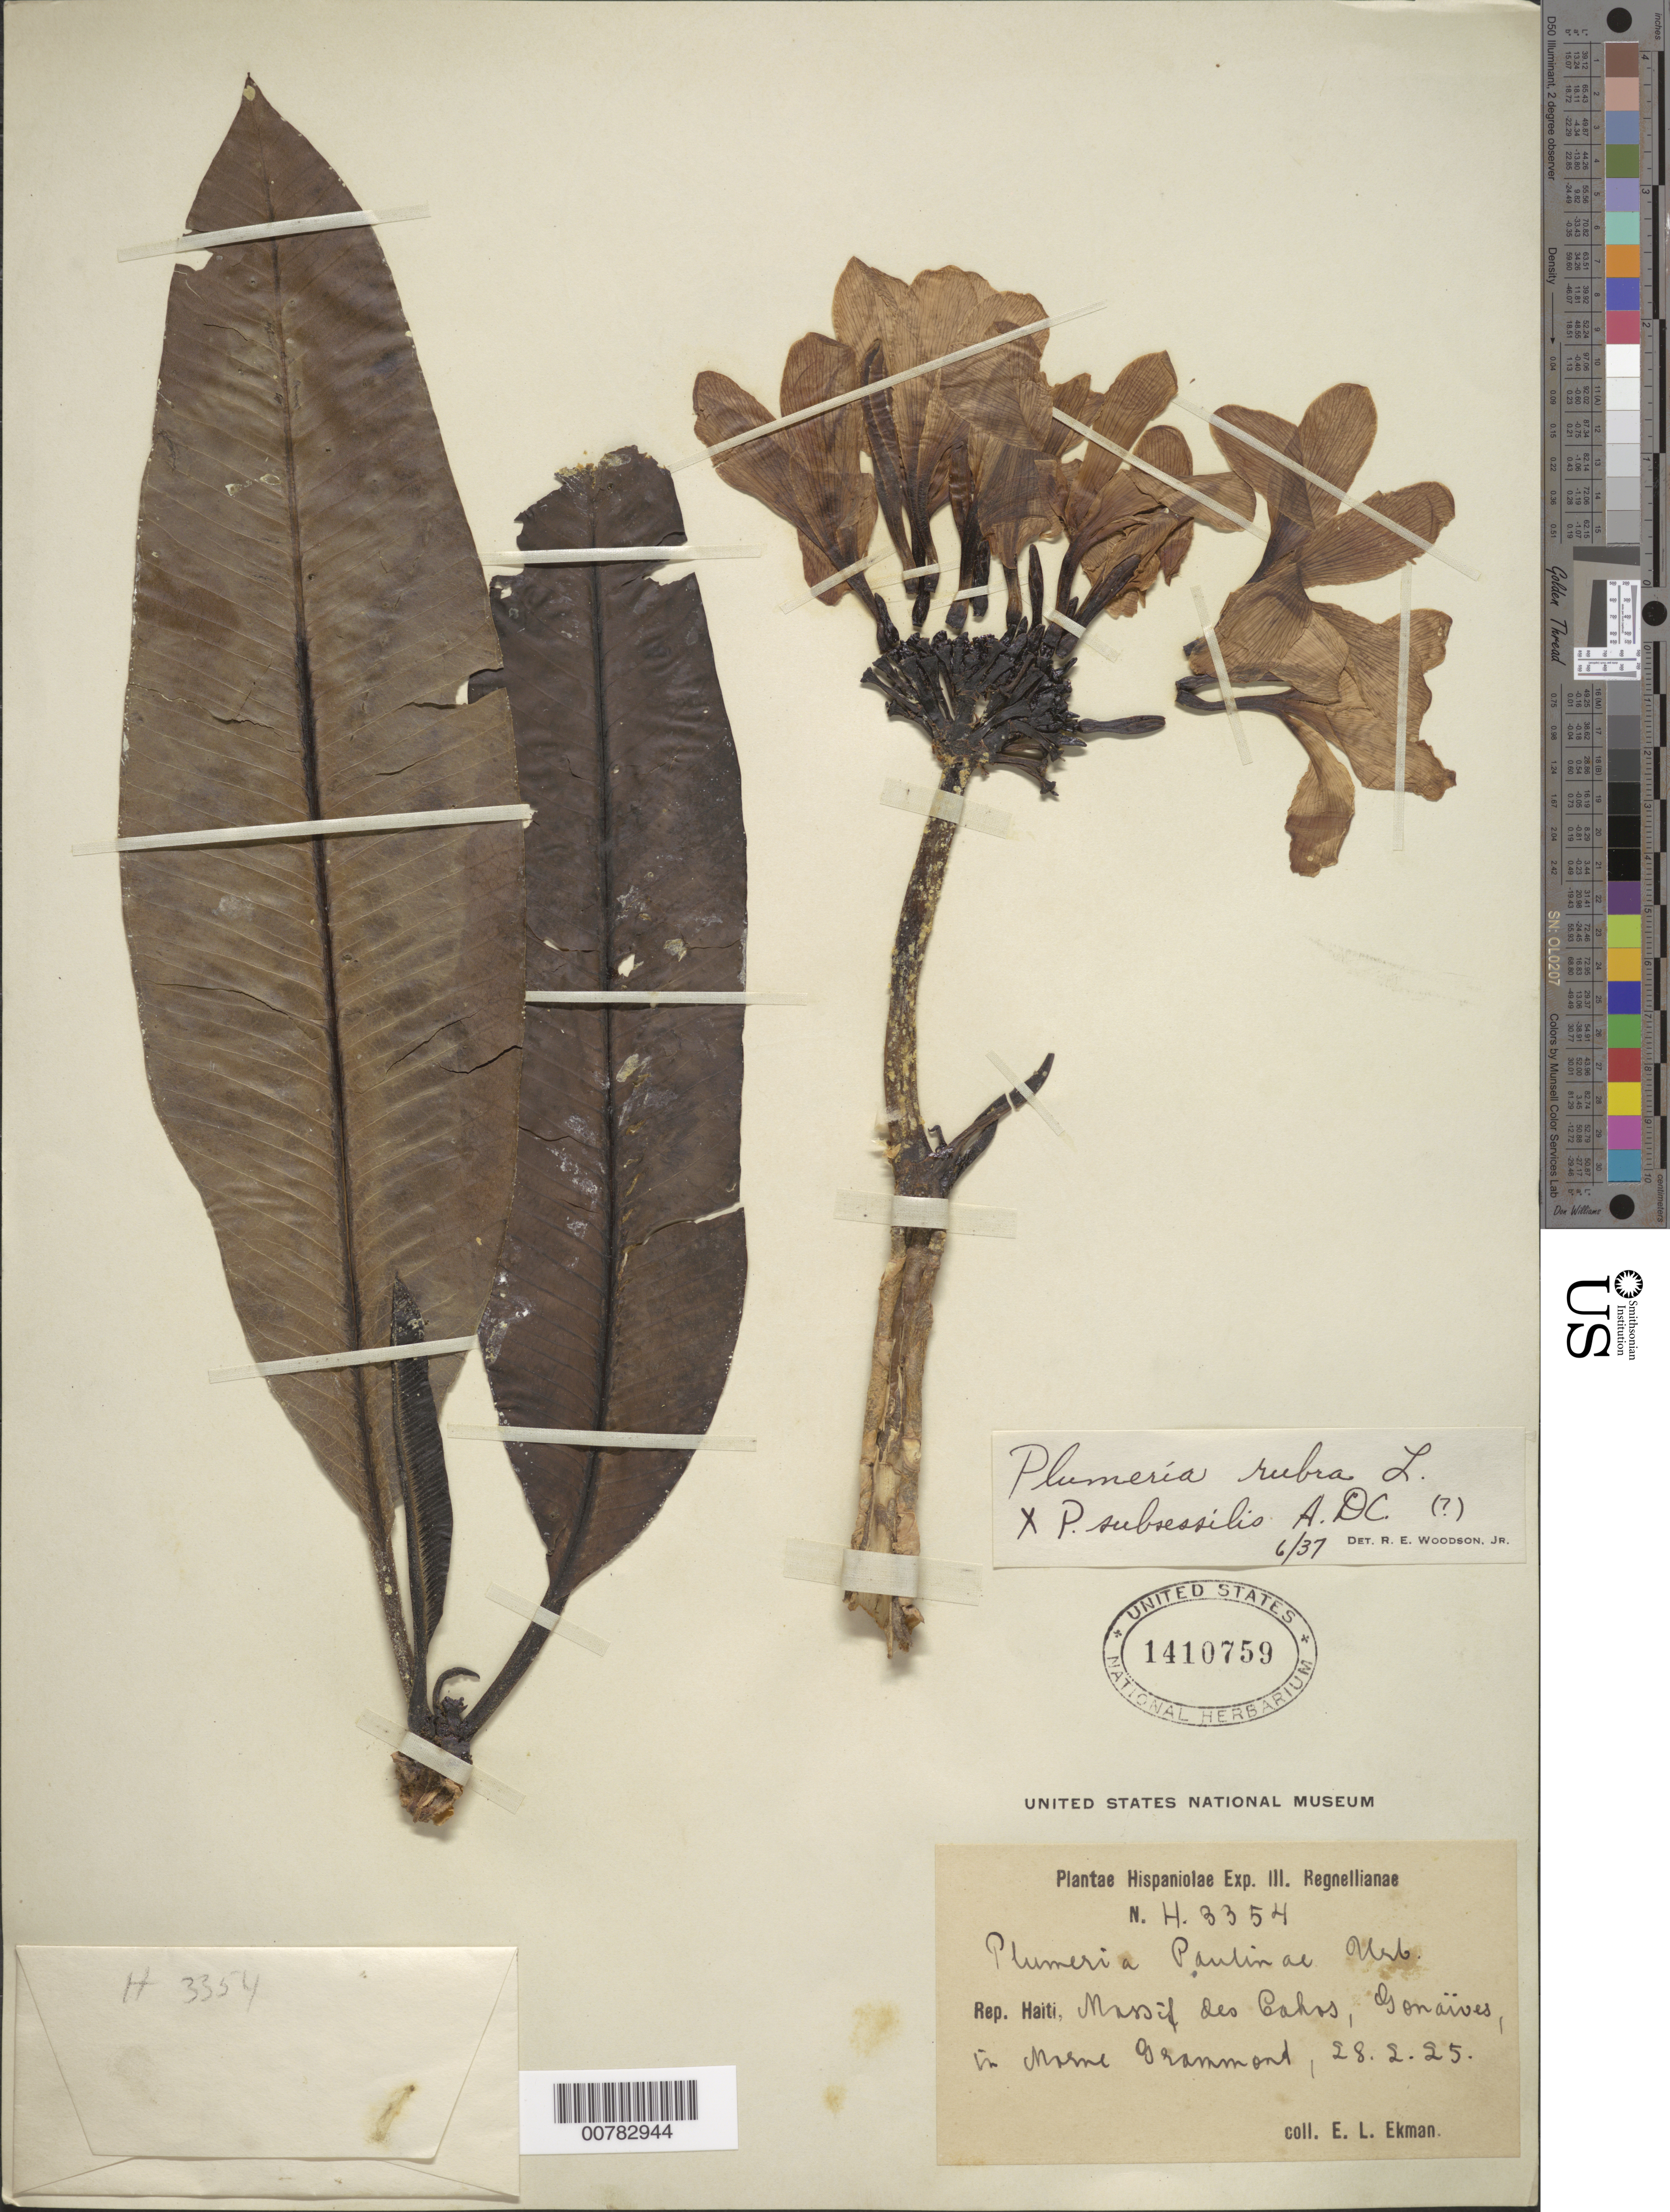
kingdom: Plantae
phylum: Tracheophyta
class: Magnoliopsida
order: Gentianales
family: Apocynaceae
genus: Plumeria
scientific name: Plumeria rubra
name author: L.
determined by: Woodson, R. E., Jr.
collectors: E. L. Ekman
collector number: H 3354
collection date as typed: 28 Feb 1925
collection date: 1925-02-28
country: Haiti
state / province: Artibonite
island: Hispaniola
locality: Gonaïves, Massif des Cahos, in Morne Grammont.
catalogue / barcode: US 1410759